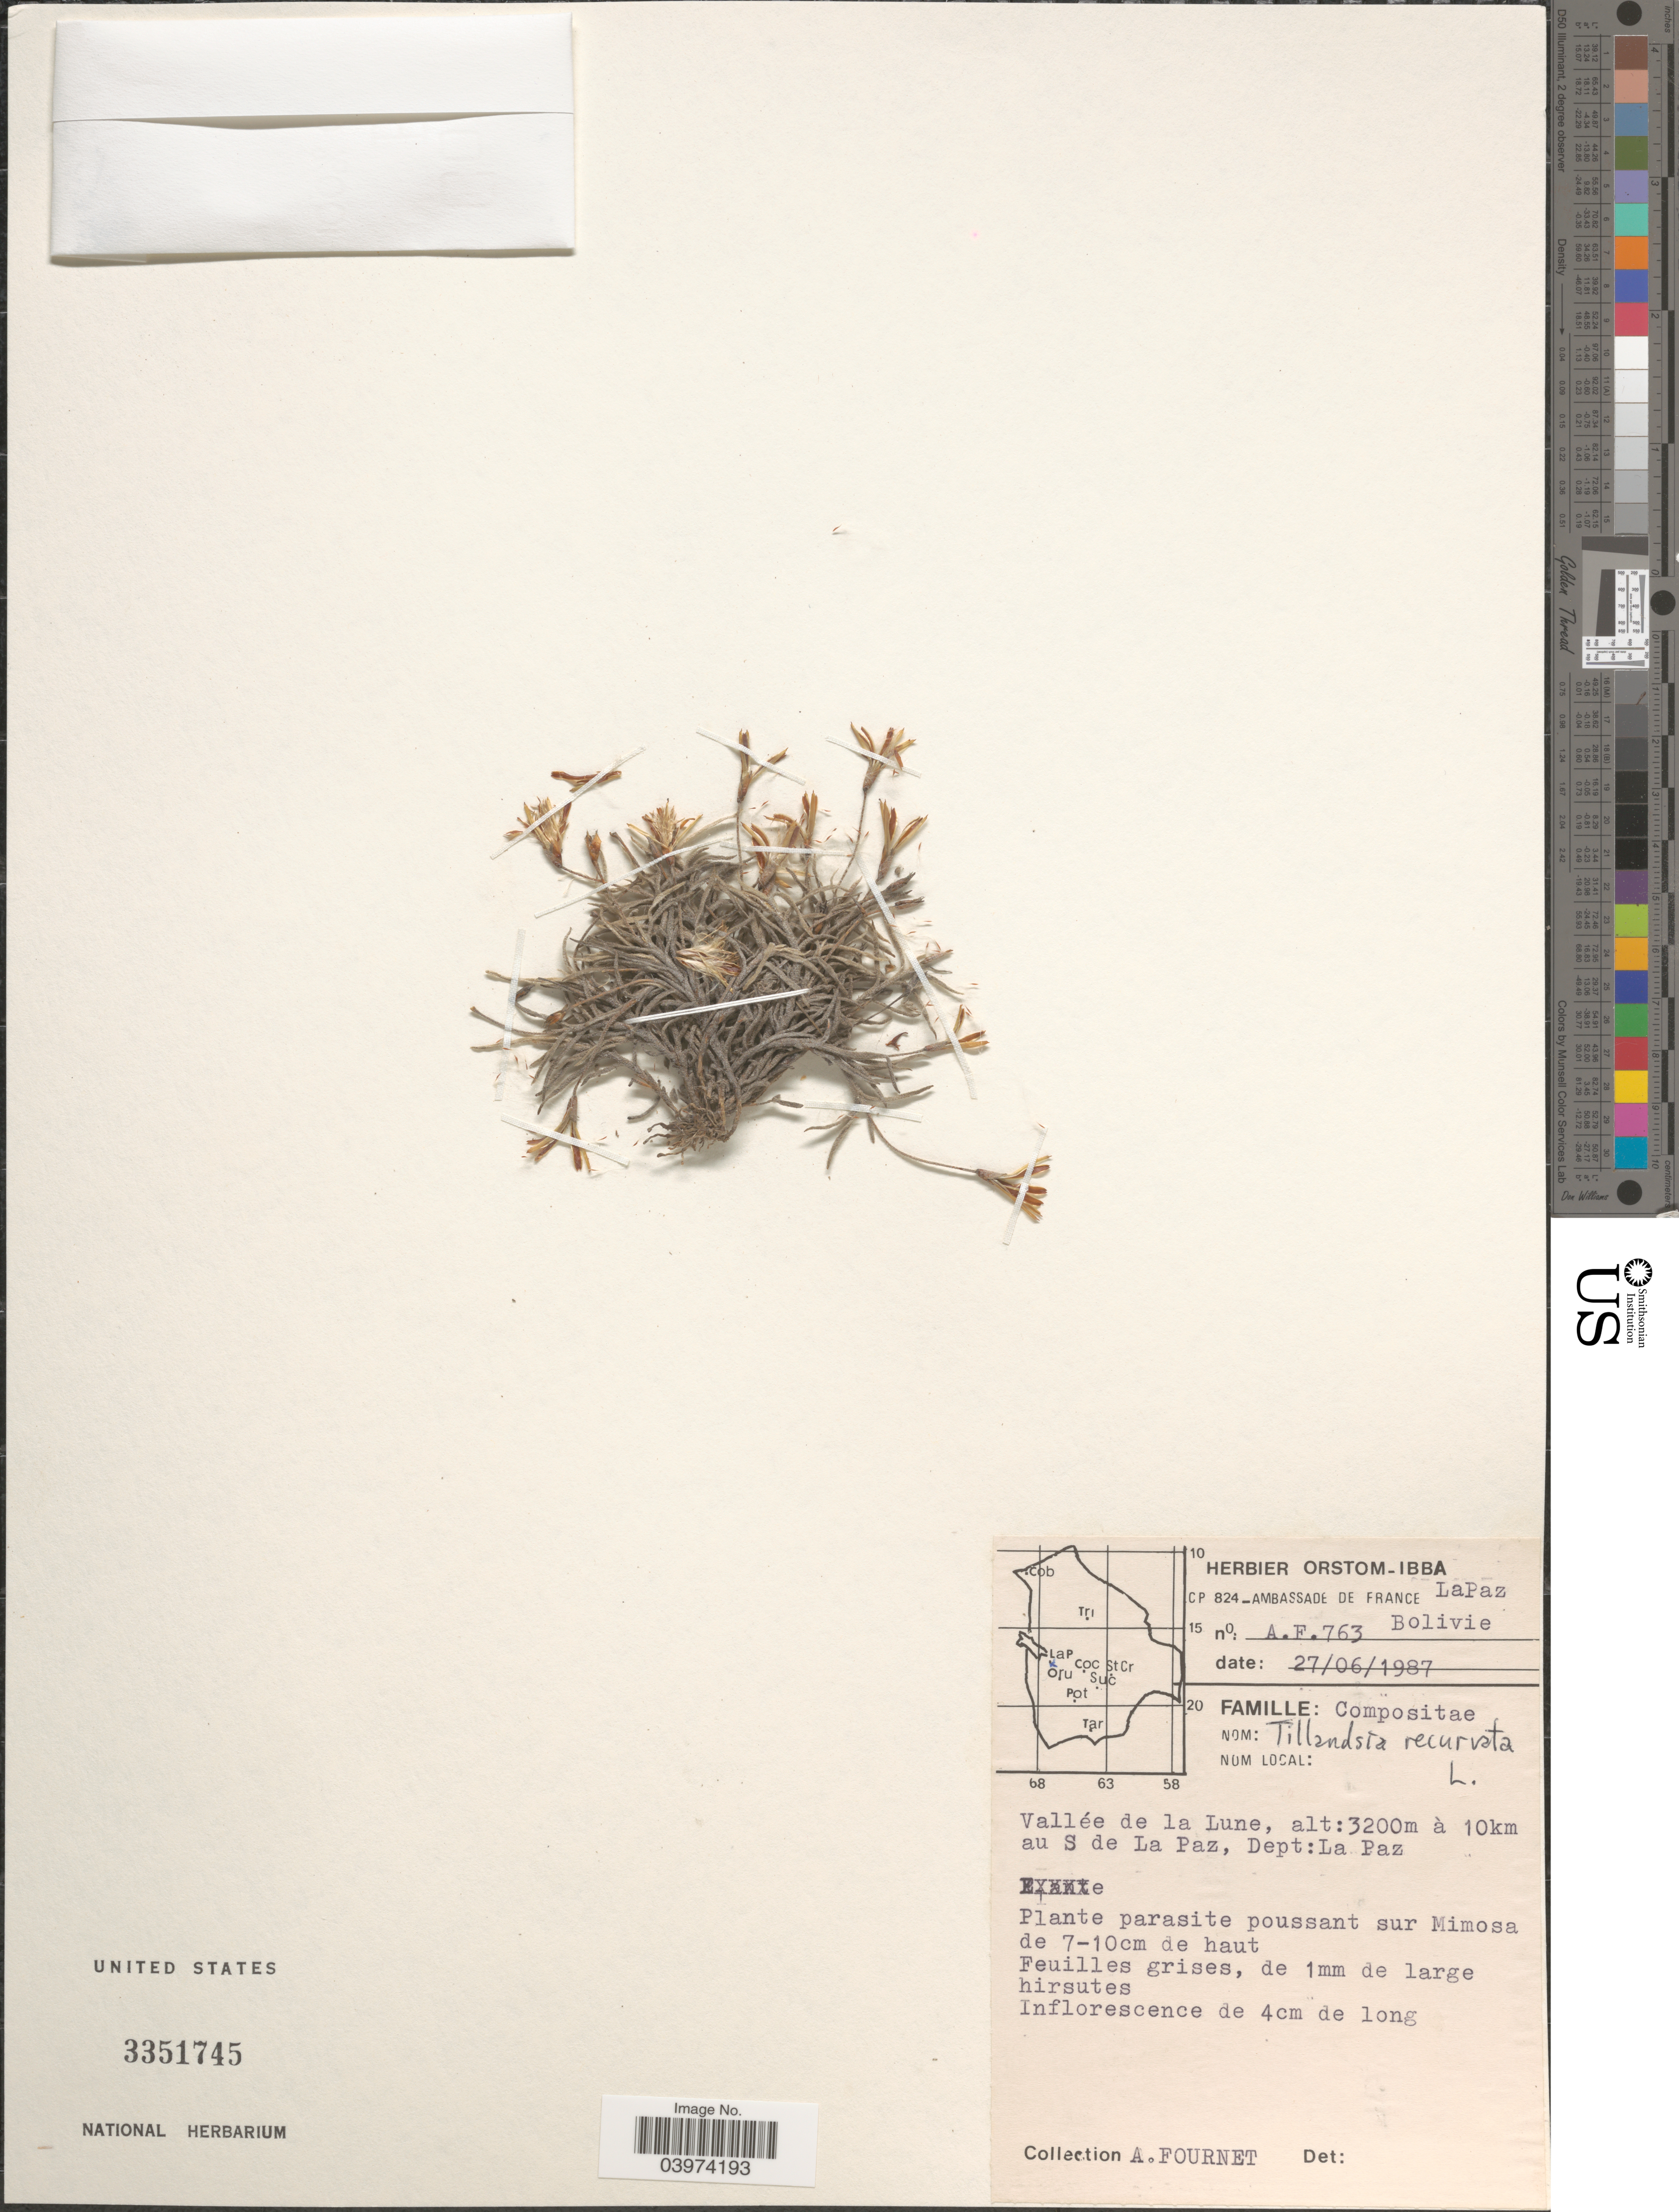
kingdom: Plantae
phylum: Tracheophyta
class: Liliopsida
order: Poales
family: Bromeliaceae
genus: Tillandsia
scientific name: Tillandsia recurvata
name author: L.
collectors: A. Fournet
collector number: A.F. 763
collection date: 1987-06-27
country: Bolivia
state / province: La Paz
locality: Vallée de la Lune, à 10km au S de La Paz, Dept: La Paz.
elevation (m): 3200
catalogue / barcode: US 3351745